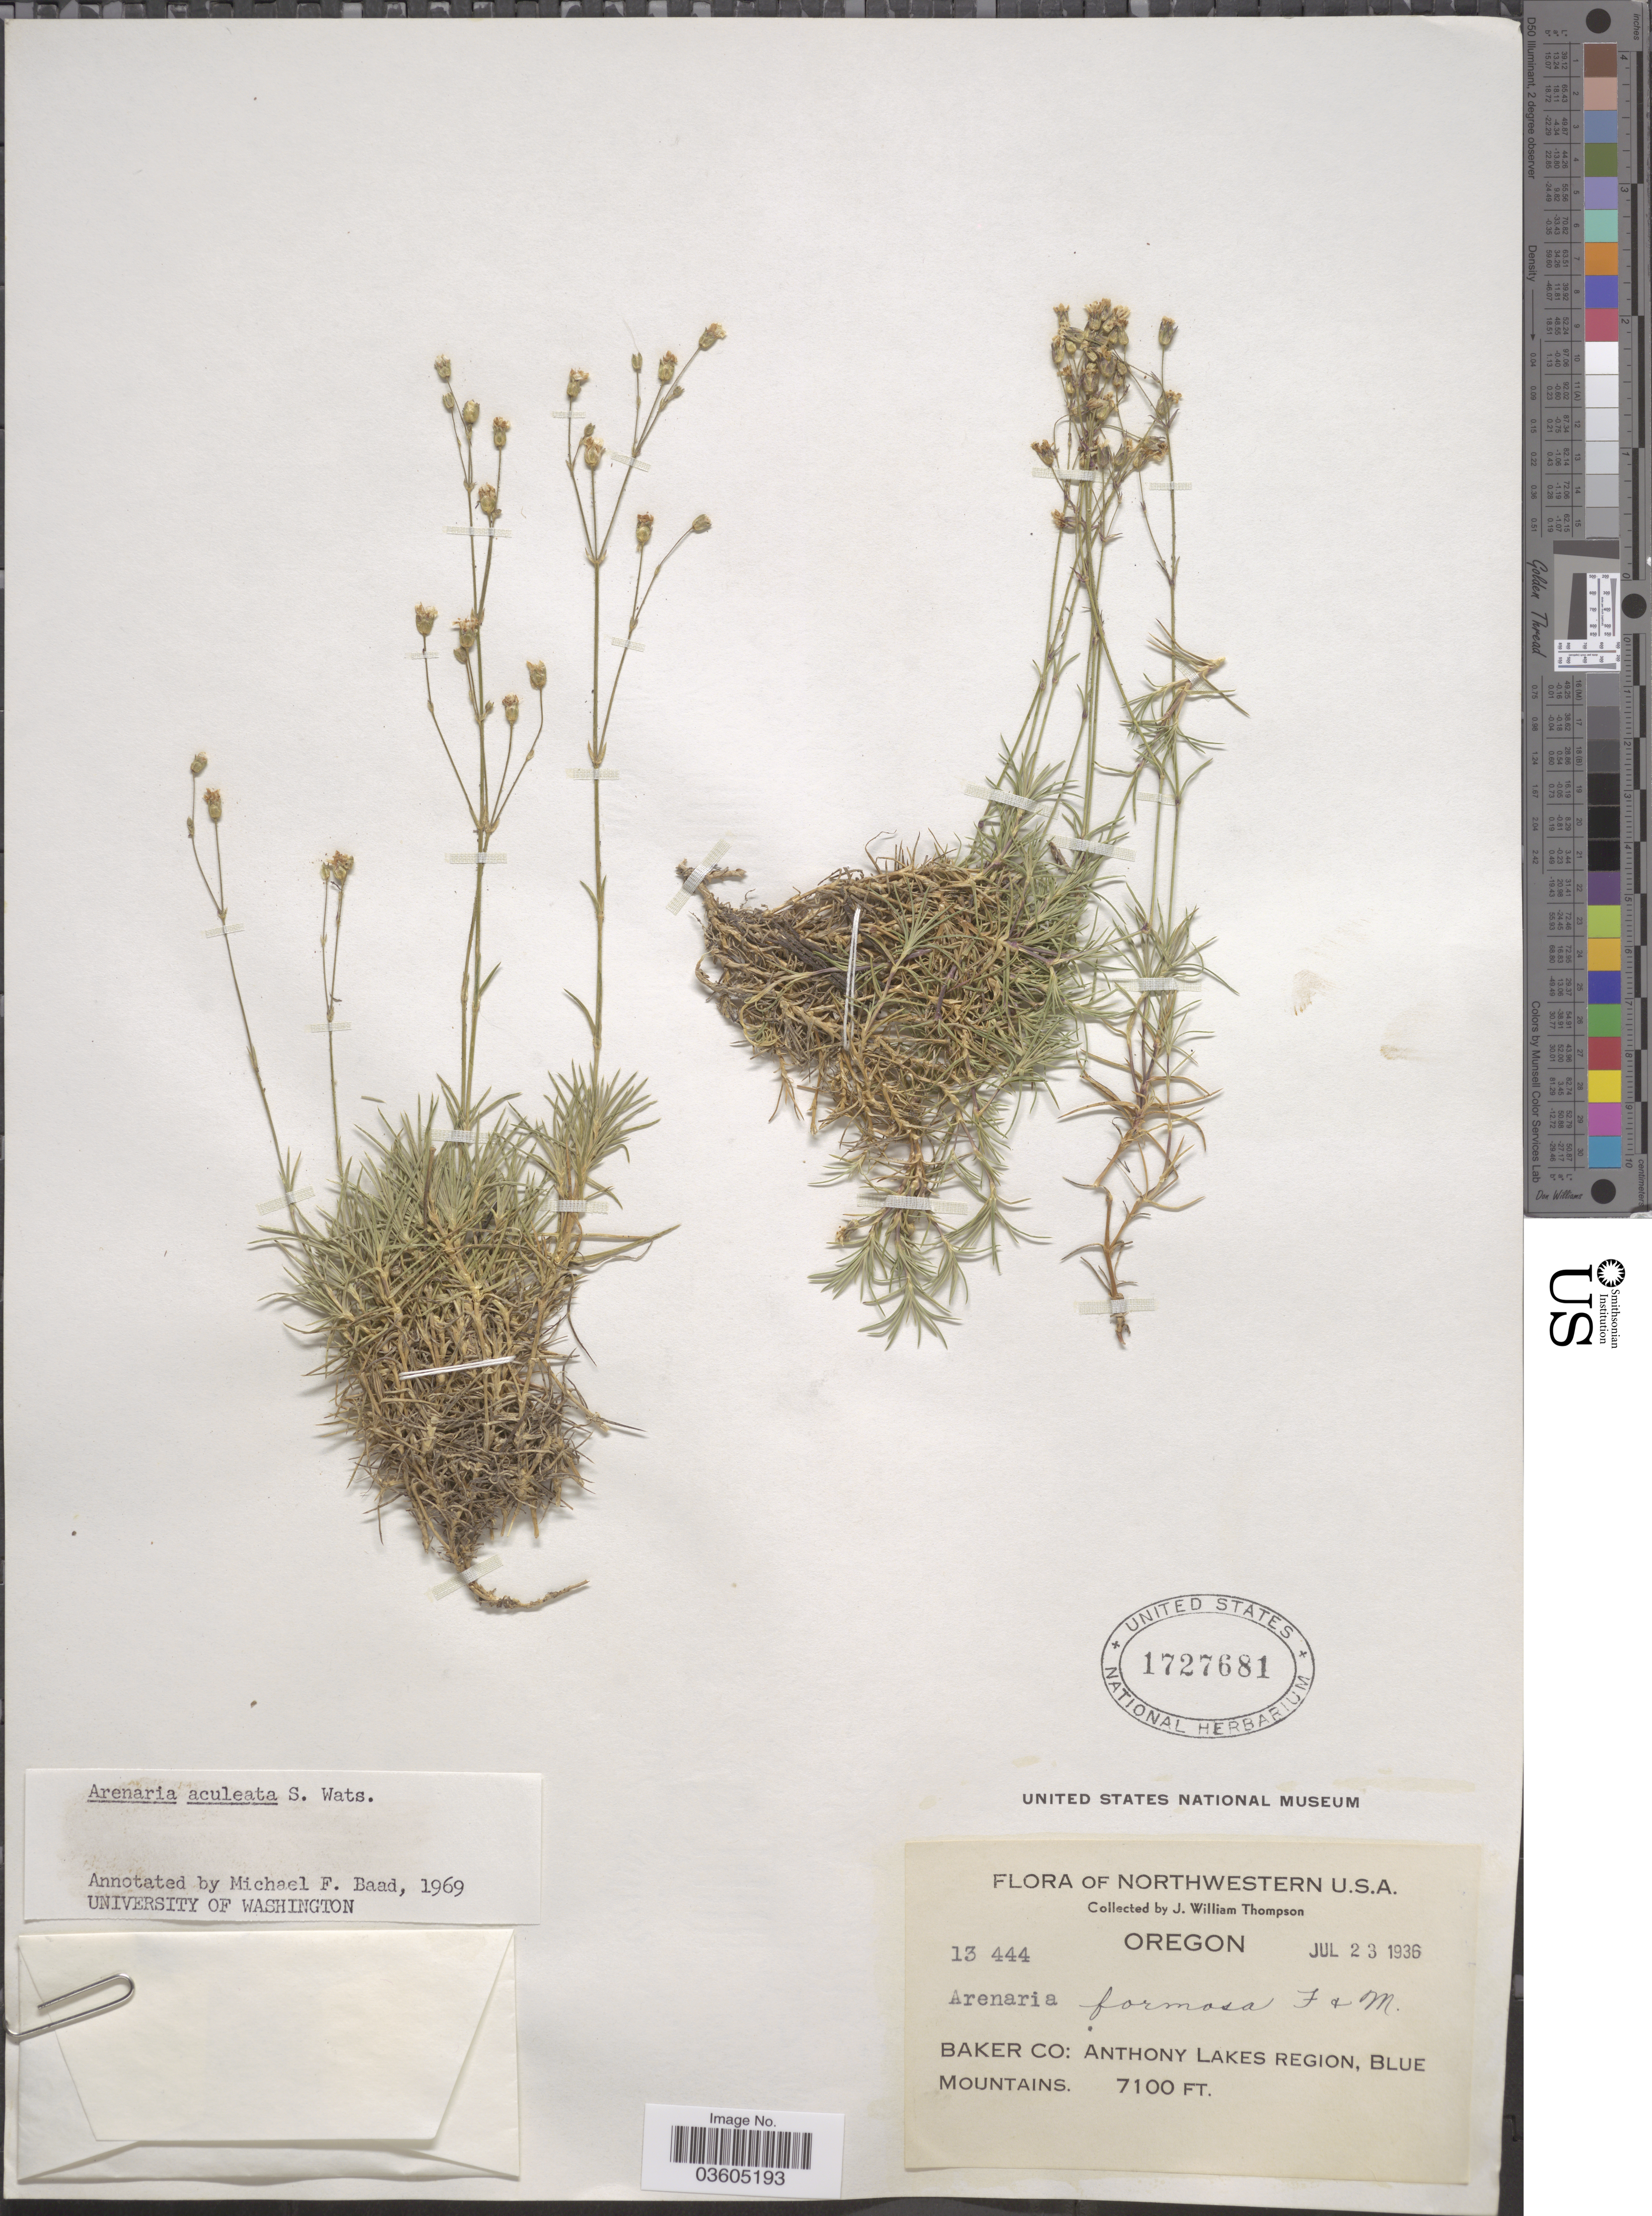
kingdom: Plantae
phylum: Tracheophyta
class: Magnoliopsida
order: Caryophyllales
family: Caryophyllaceae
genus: Eremogone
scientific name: Eremogone aculeata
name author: (S. Watson) Ikonn.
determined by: U.S. National Herbarium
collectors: J. W. Thompson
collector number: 13444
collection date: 1936-07-23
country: United States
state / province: Oregon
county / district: Baker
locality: Northwestern U.S.A. Baker Co: Anthony Lakes Region, Blue Mountains.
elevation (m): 2164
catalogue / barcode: US 1727681